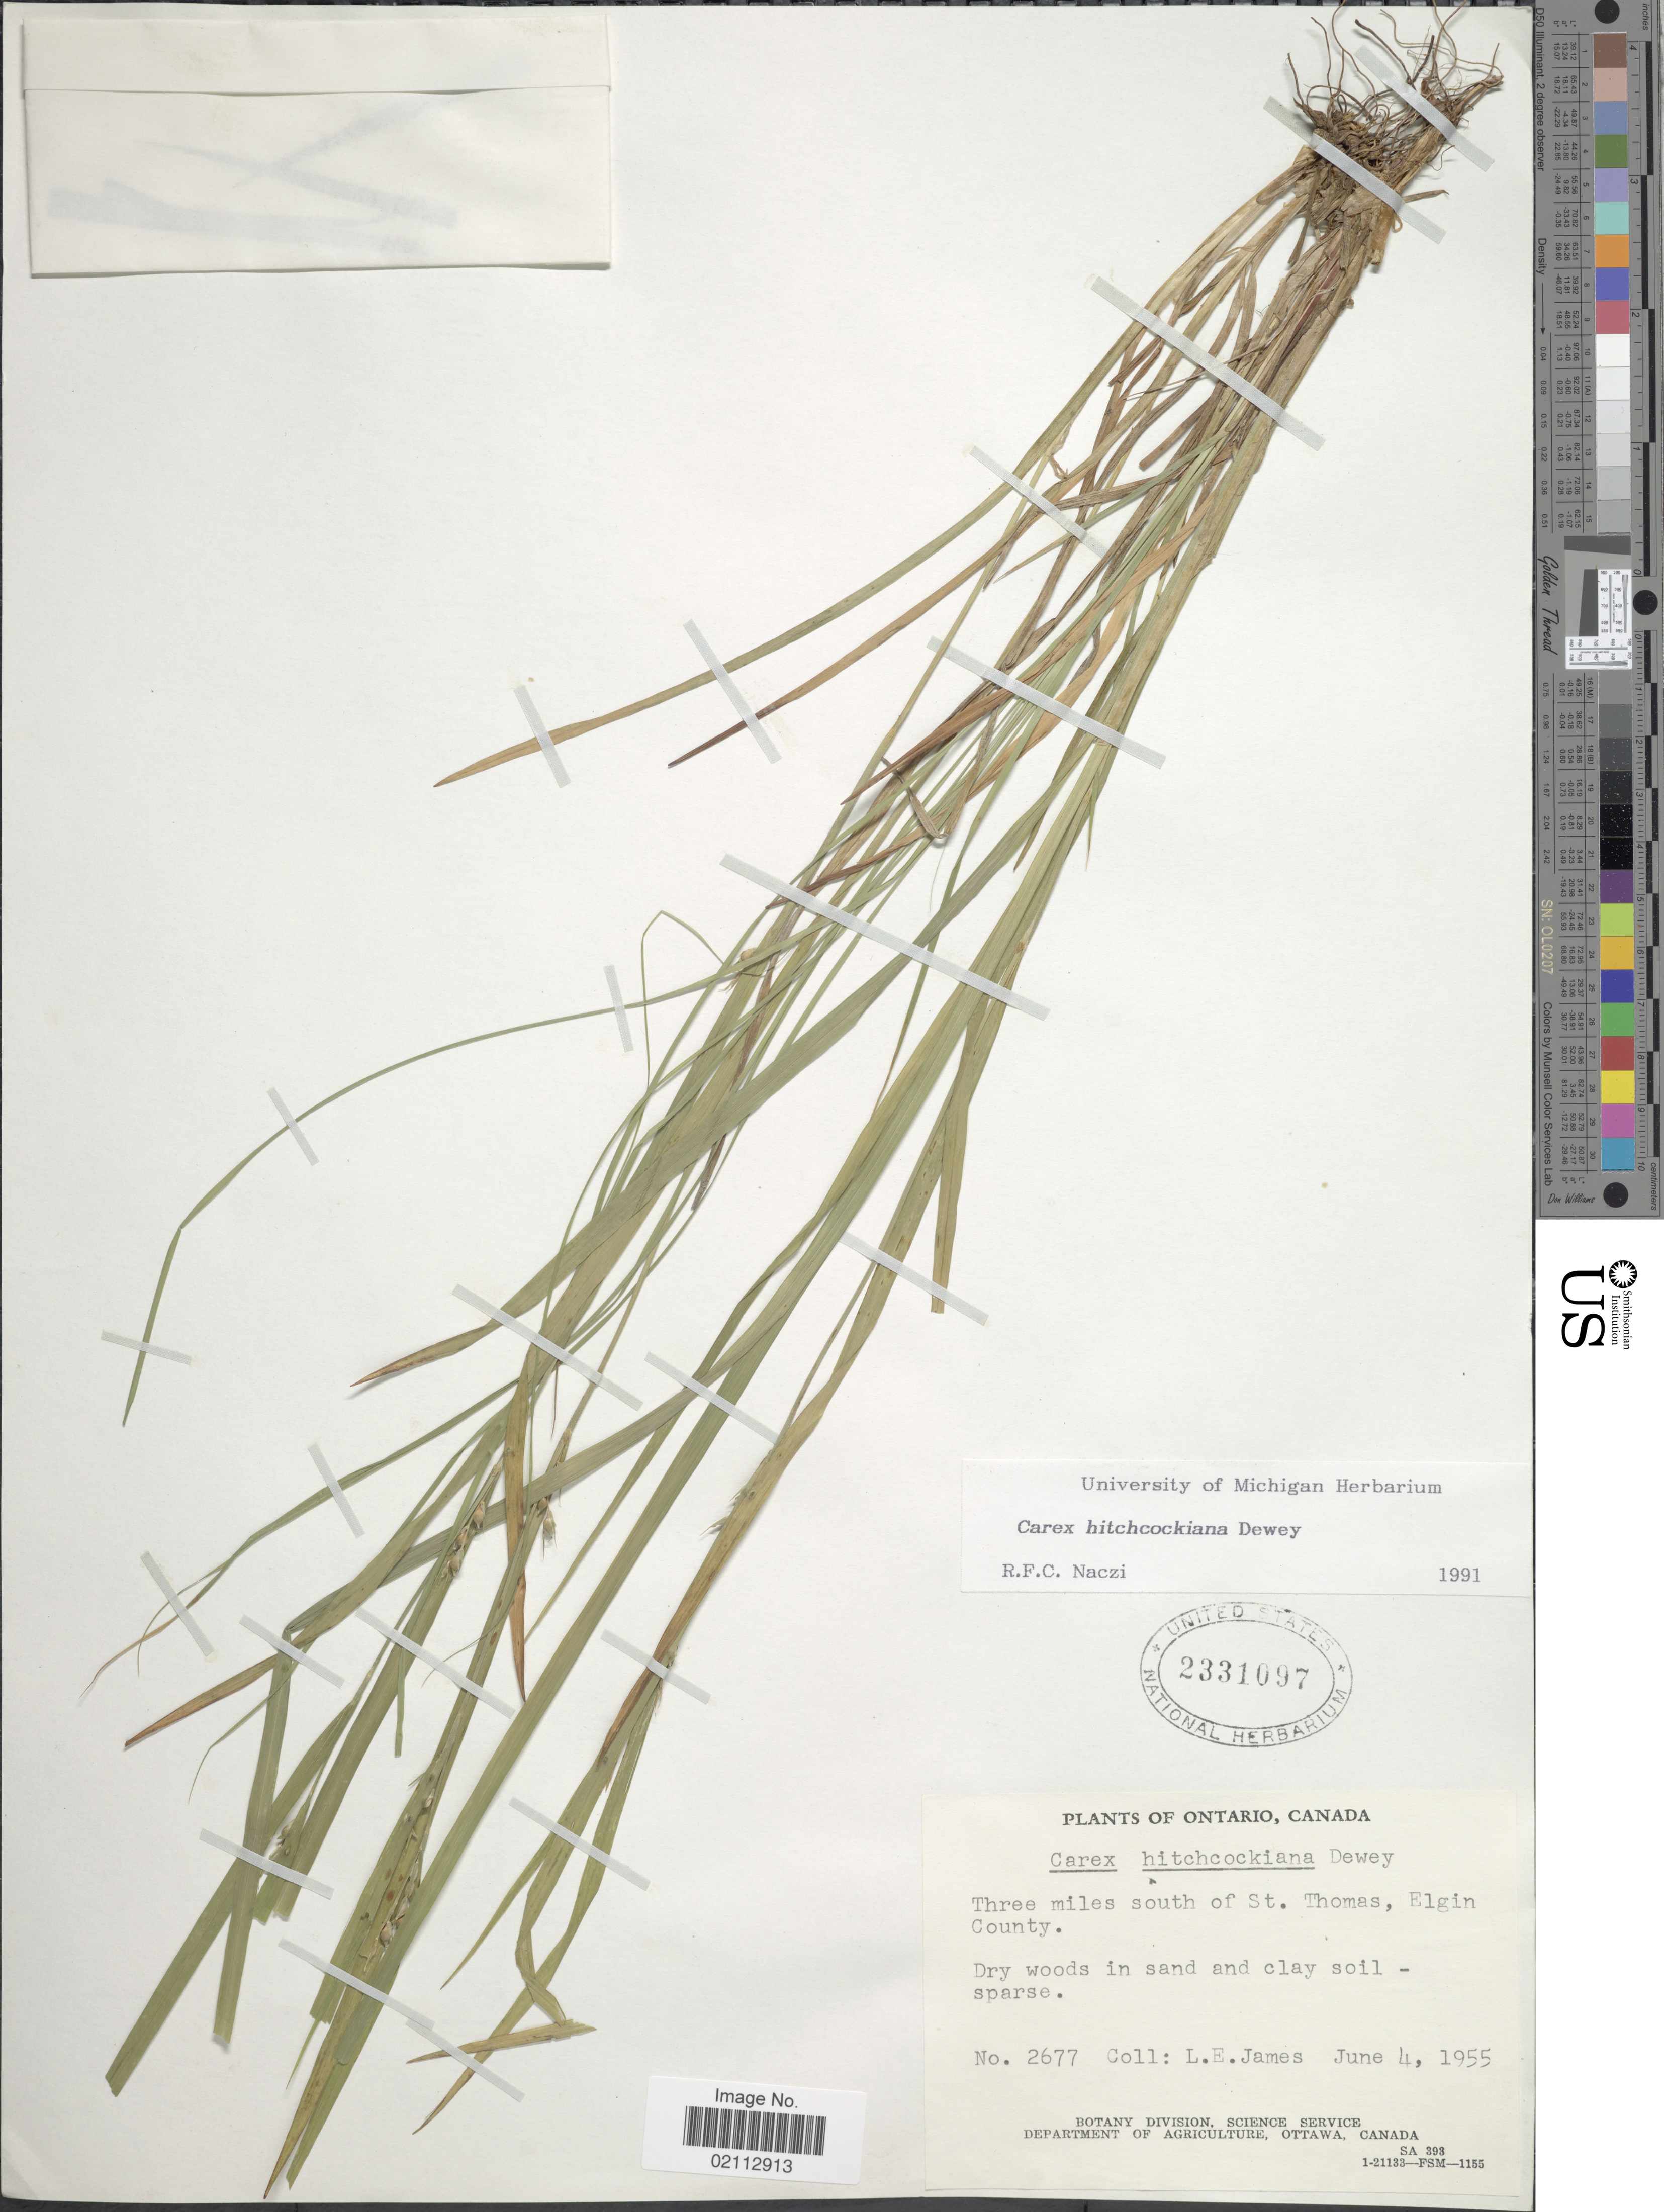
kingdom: Plantae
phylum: Tracheophyta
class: Liliopsida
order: Poales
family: Cyperaceae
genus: Carex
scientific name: Carex hitchcockiana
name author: Dewey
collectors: L. E. James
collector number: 2677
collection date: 1955-06-04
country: Canada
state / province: Ontario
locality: Three miles south of St. thomas, Elgin County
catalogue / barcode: US 2331097